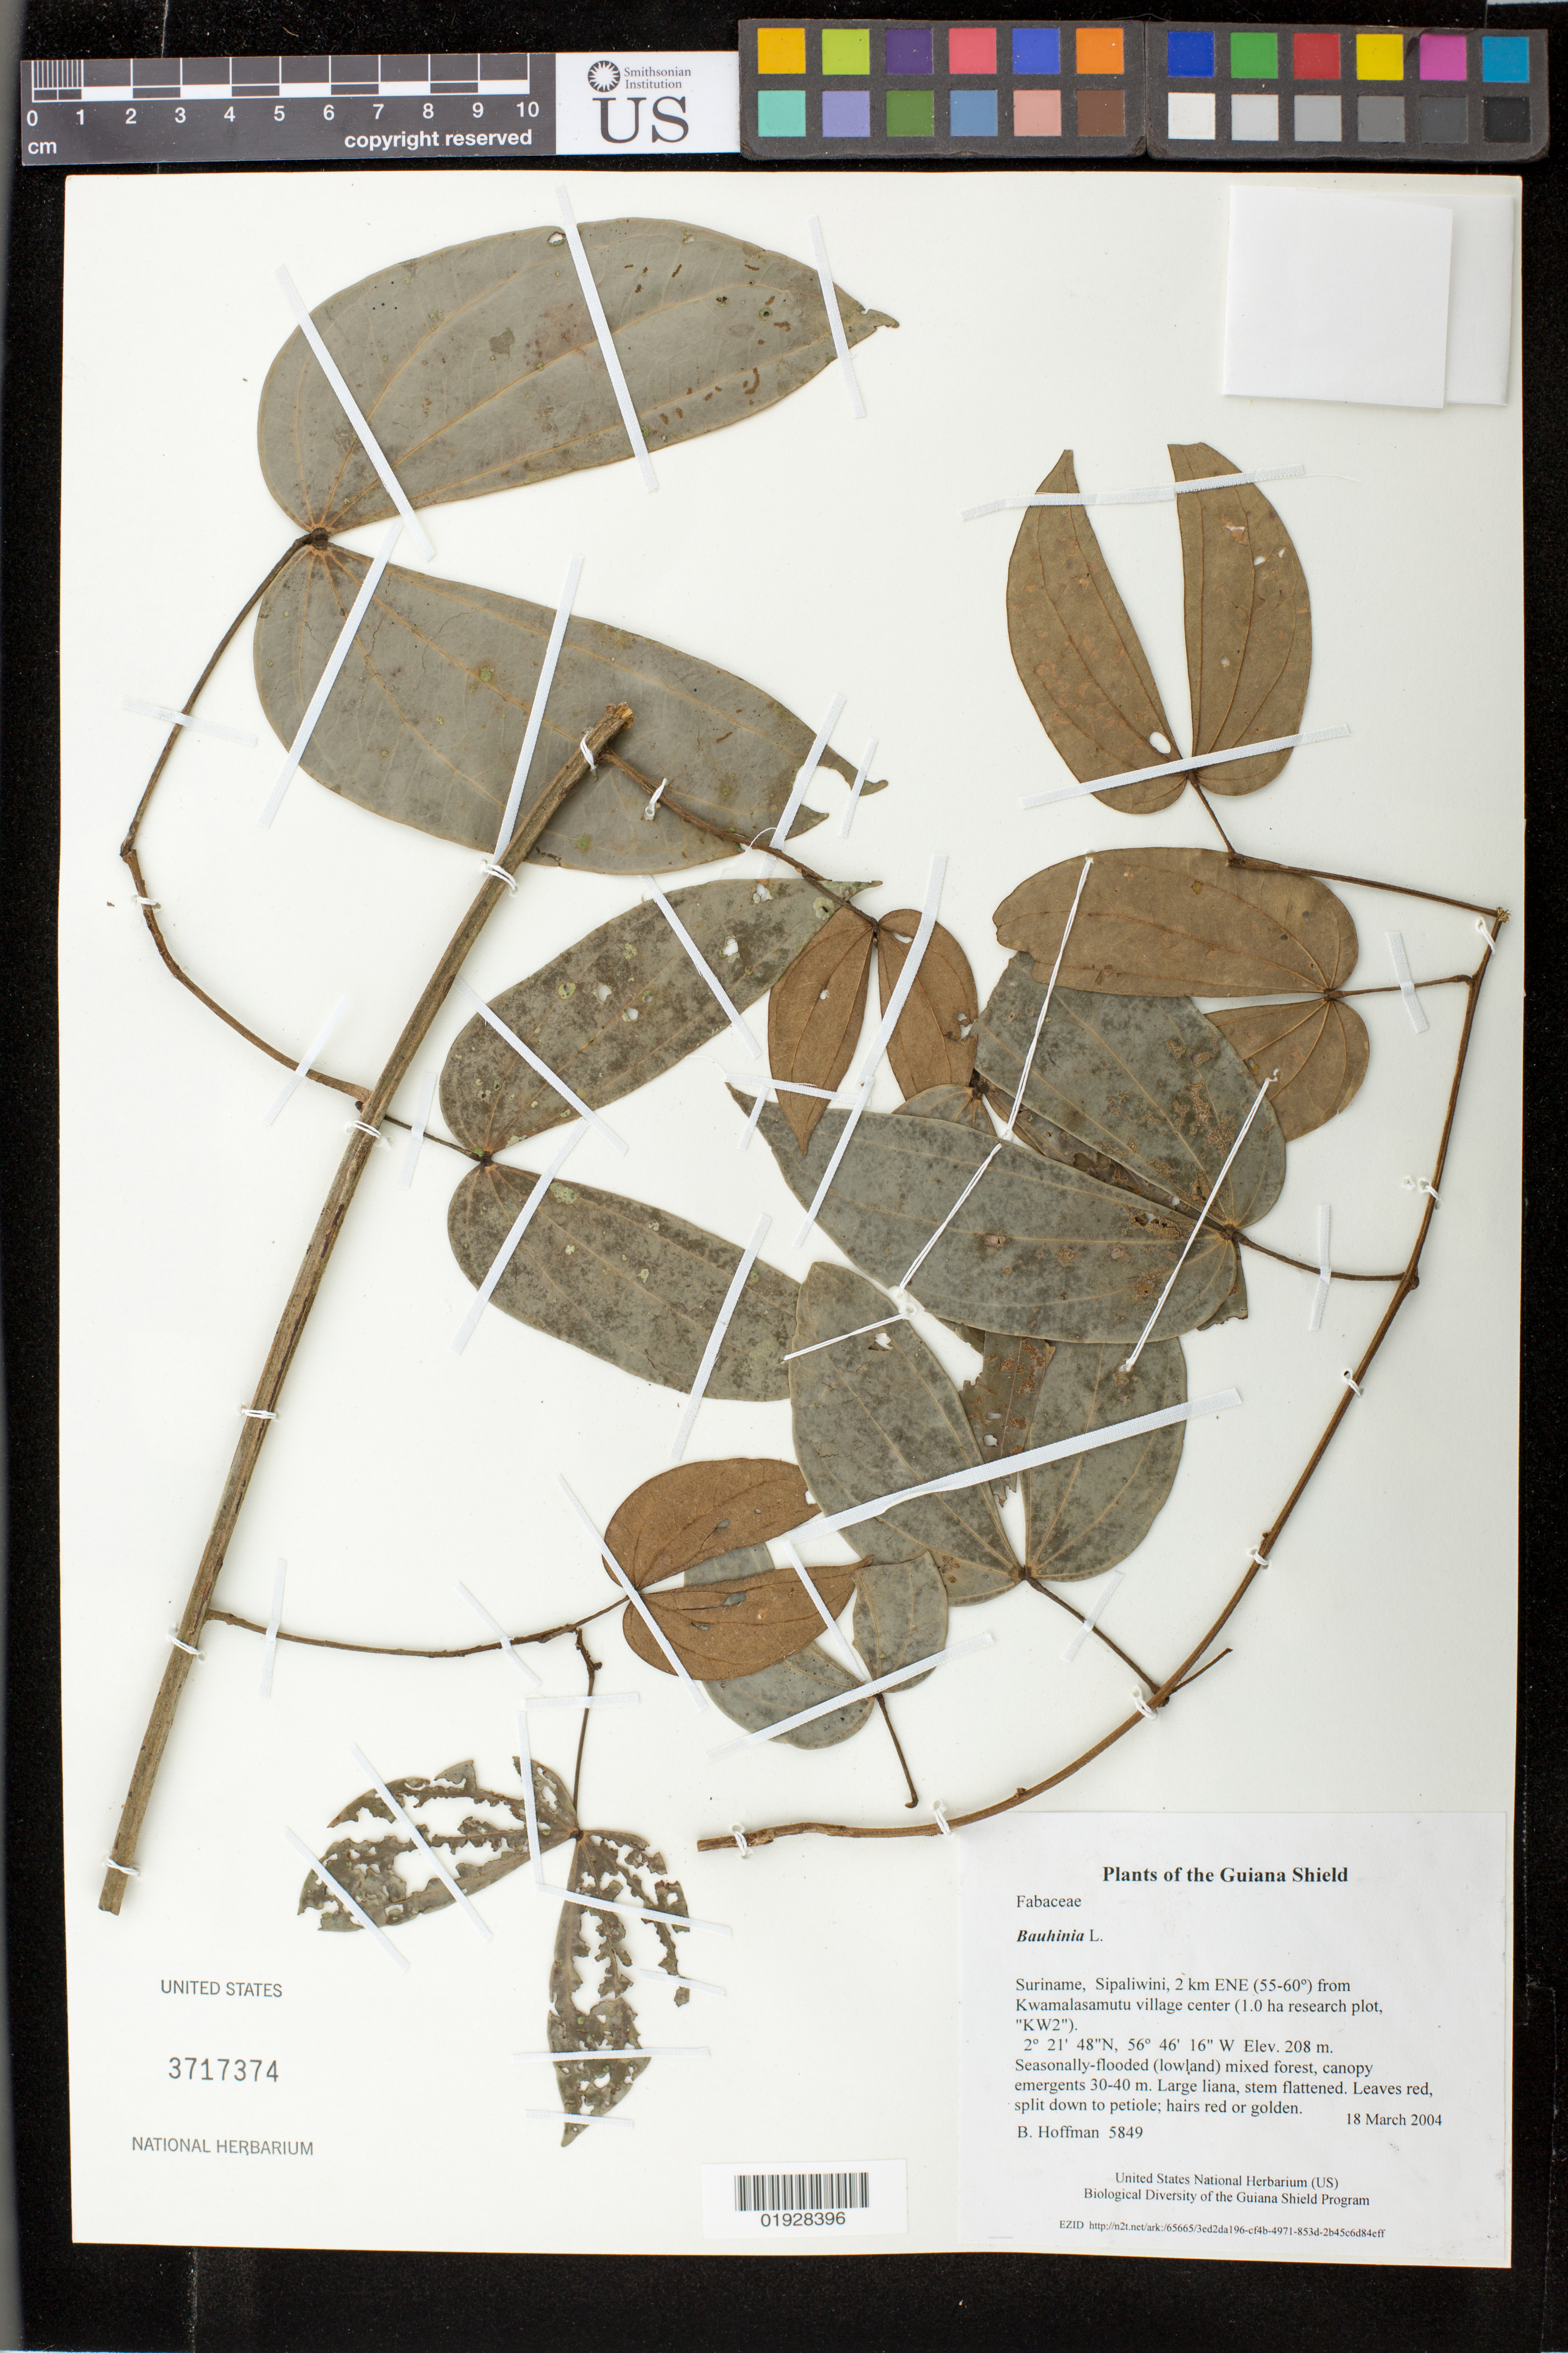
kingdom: Plantae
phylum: Tracheophyta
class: Magnoliopsida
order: Fabales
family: Fabaceae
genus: Bauhinia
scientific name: Bauhinia sp.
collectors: B. Hoffman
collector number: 5849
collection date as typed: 18 March 2004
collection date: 2004-03-18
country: Suriname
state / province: Sipaliwini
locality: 2 km ENE (55-60º) from Kwamalasamutu village center (1.0 ha research plot, "KW2")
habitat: Seasonally-flooded (lowland) mixed forest, canopy emergents 30-40 m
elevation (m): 208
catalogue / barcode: US 3717374